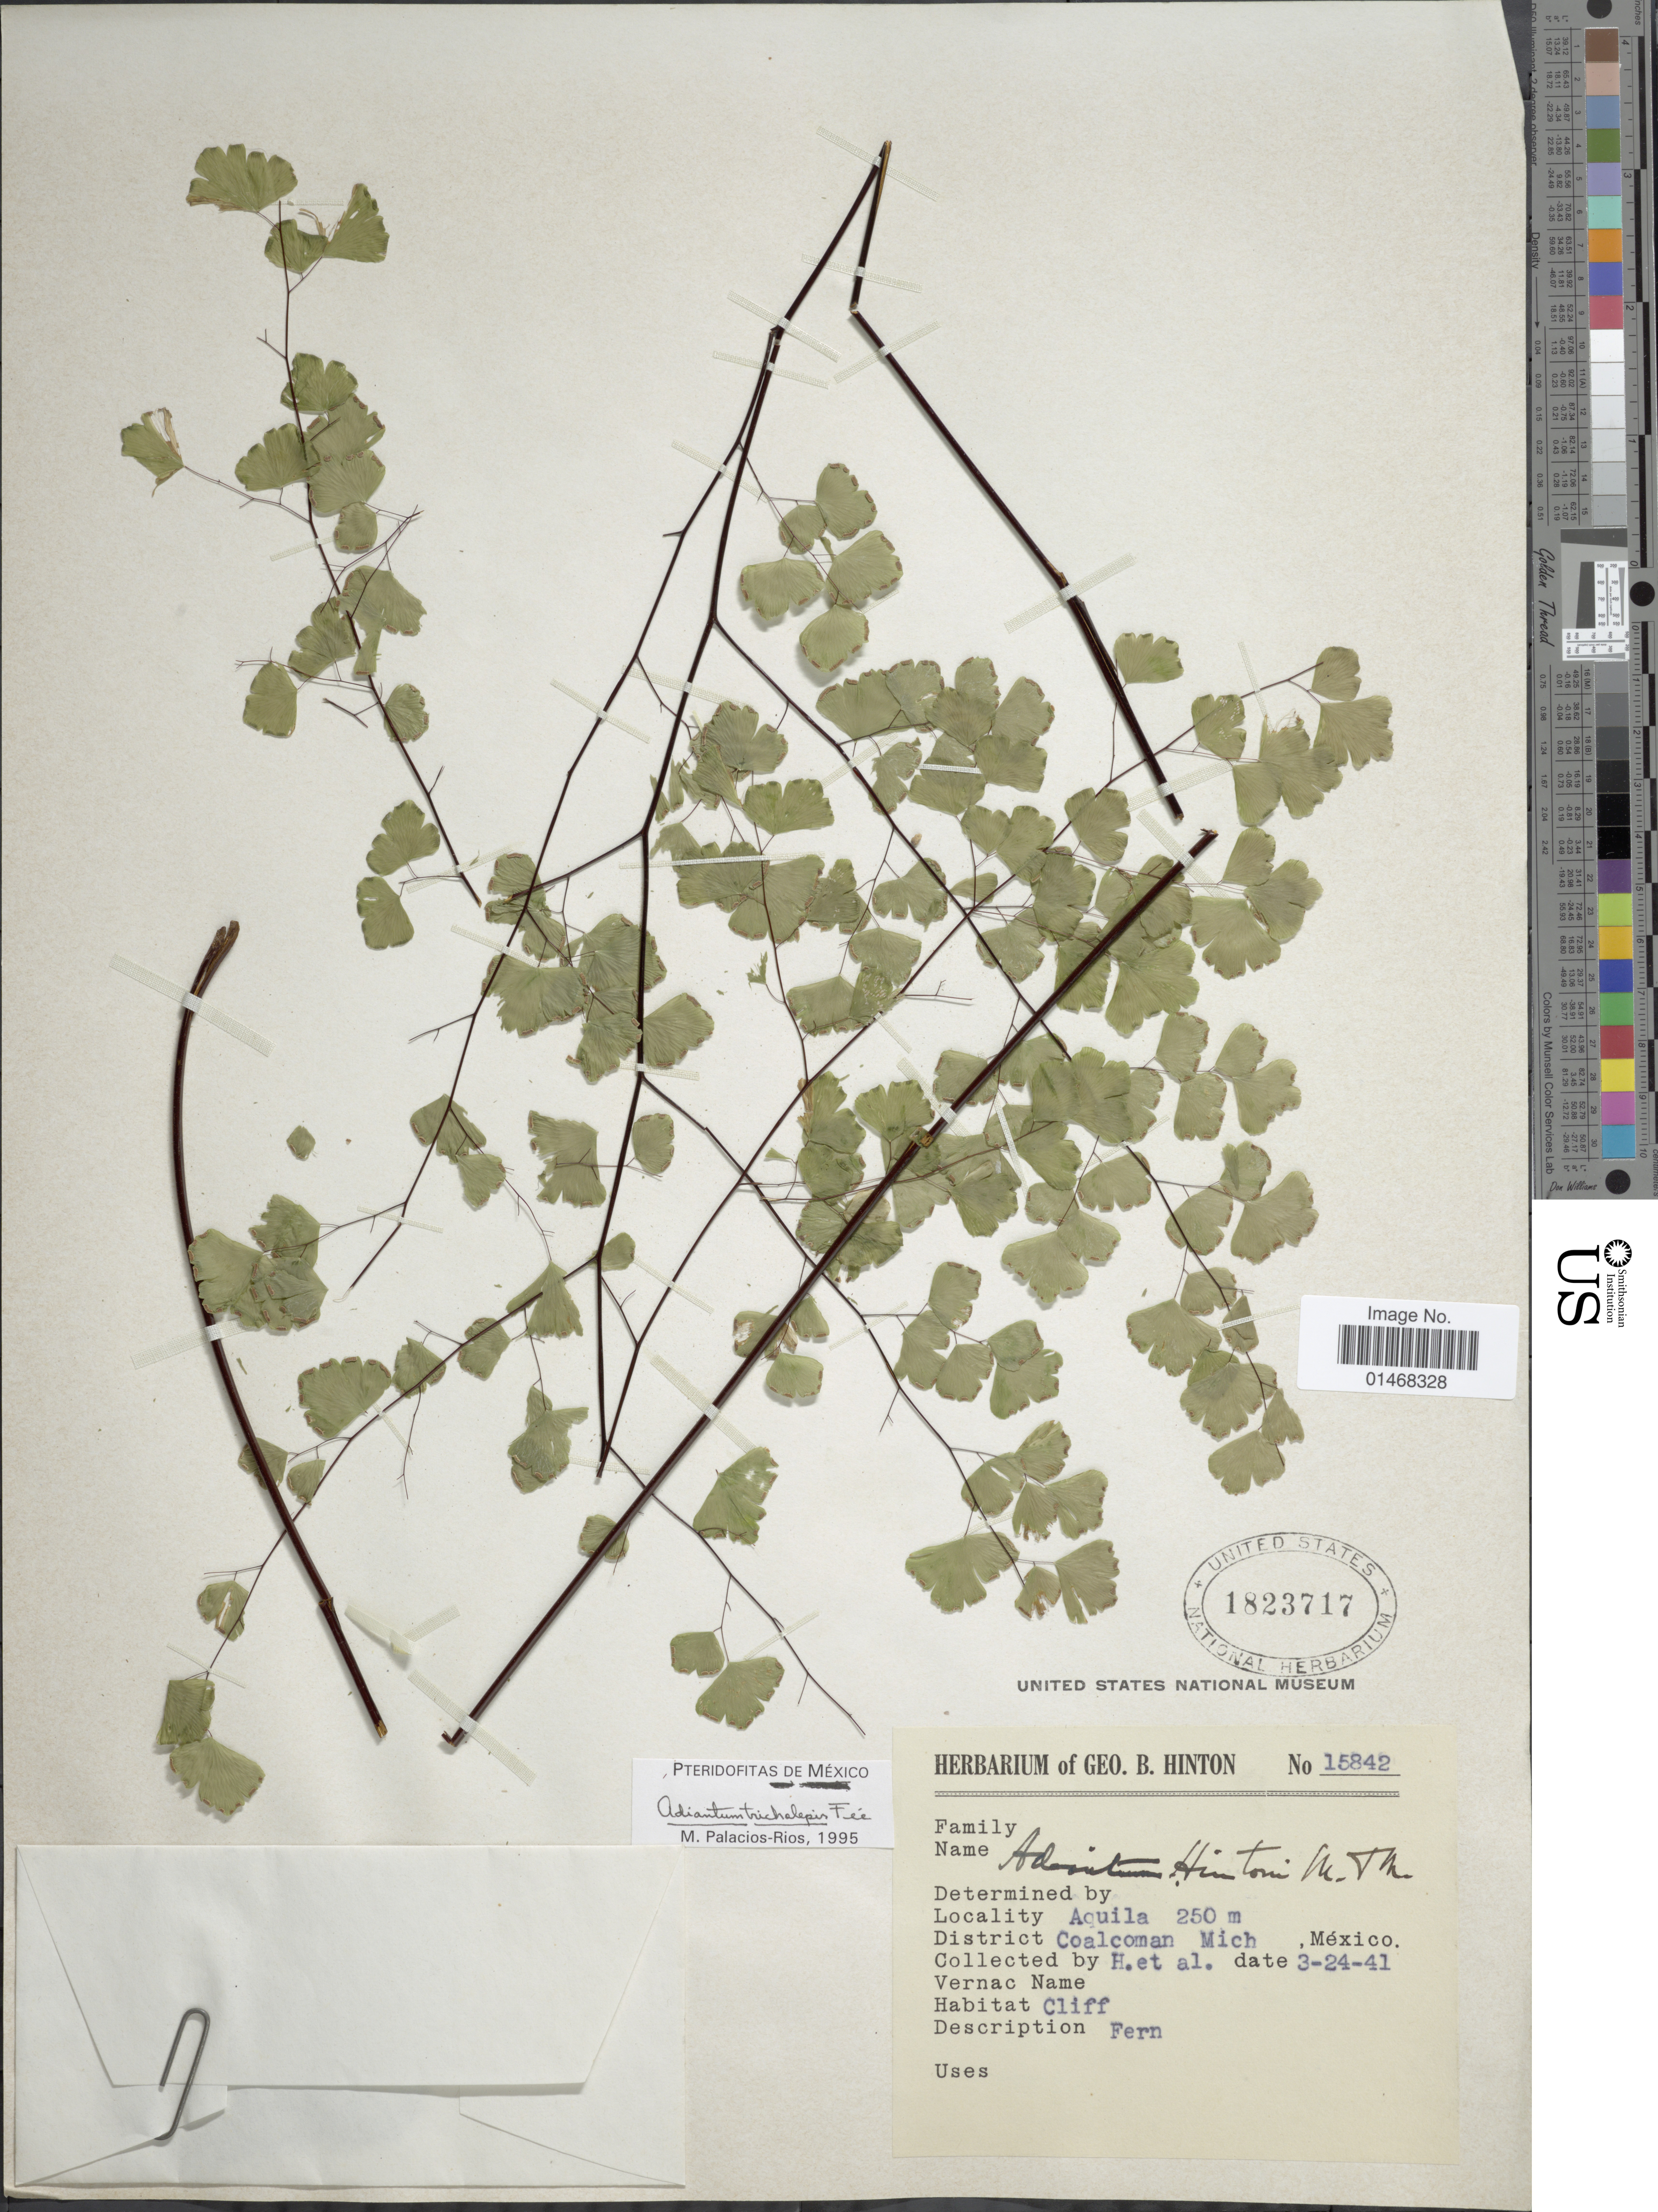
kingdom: Plantae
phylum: Tracheophyta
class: Polypodiopsida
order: Polypodiales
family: Pteridaceae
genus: Adiantum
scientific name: Adiantum tricholepis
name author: Fée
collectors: G. B. Hinton & et al.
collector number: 15842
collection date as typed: Transcribed d/m/y: 24/3/41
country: Mexico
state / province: Michoacán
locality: Aquila, District Coalcoman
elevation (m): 250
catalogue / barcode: US 1823717